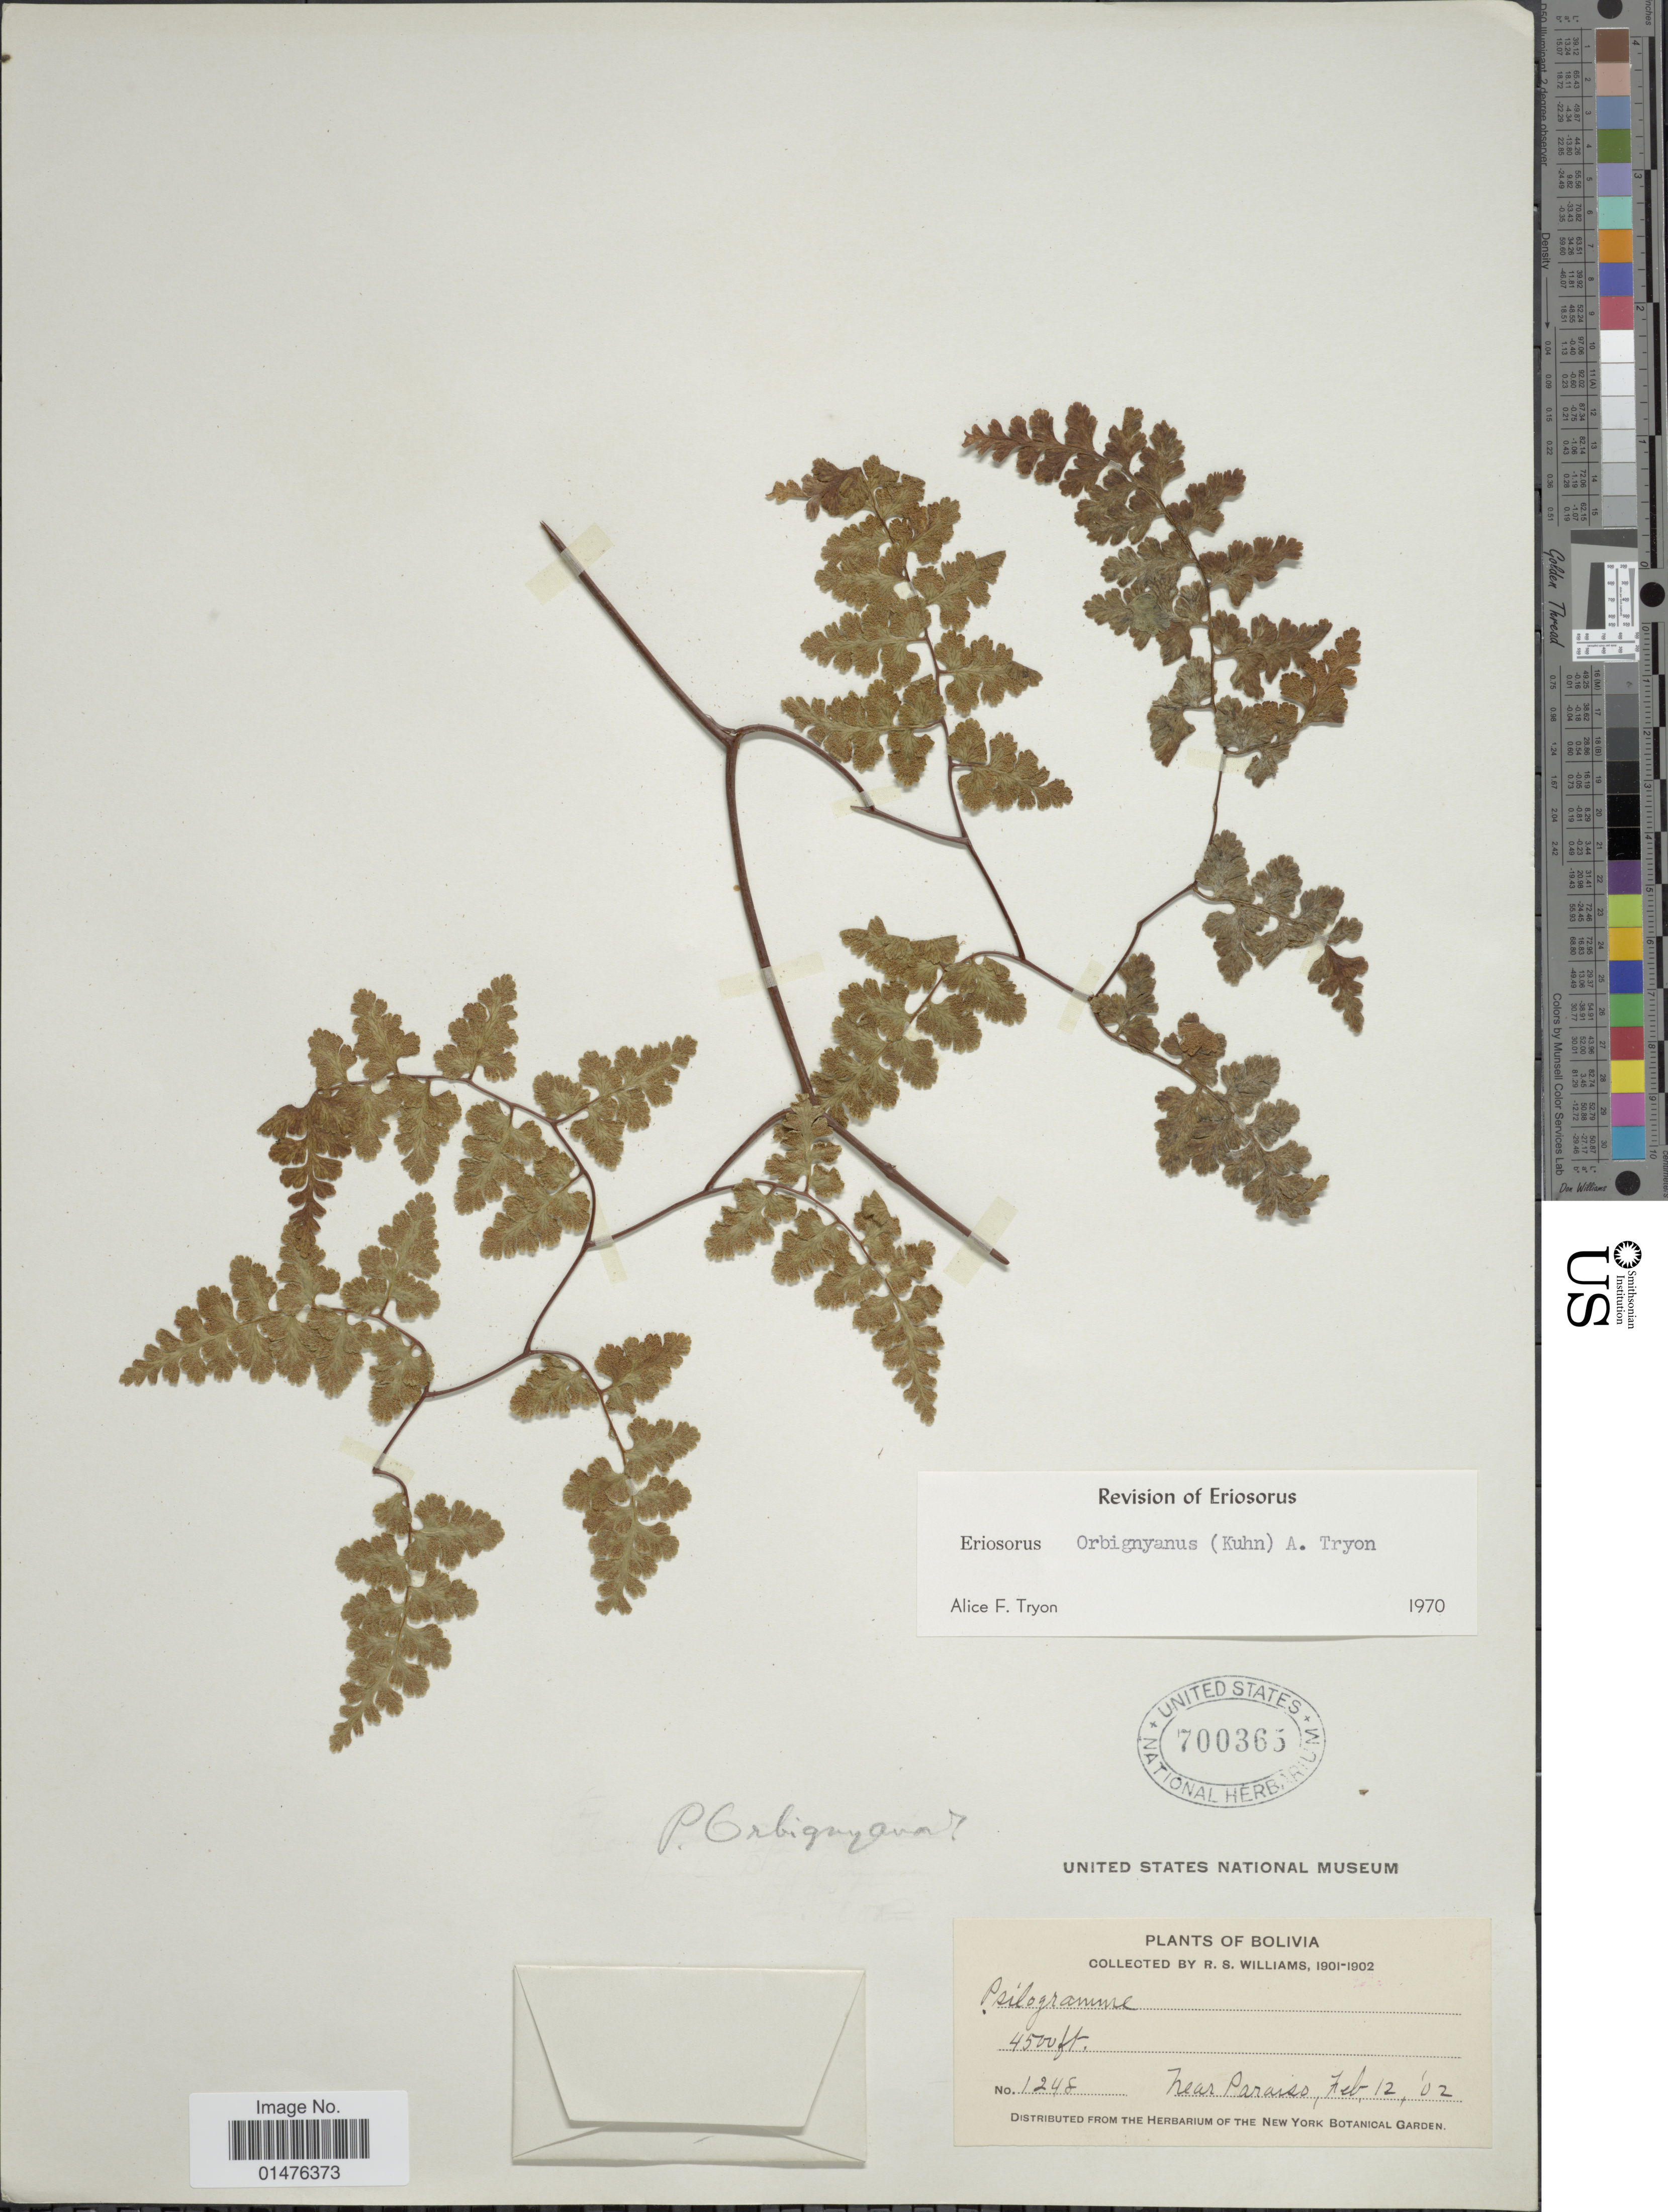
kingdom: Plantae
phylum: Tracheophyta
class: Polypodiopsida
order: Polypodiales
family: Pteridaceae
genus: Jamesonia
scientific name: Jamesonia orbignyana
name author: (Kuhn) Christenh.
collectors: R. S. Williams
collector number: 1248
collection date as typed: Feb. 12, '02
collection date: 1902-02-12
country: Bolivia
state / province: La Paz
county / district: Franz Tamayo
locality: Near Paraiso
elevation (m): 1372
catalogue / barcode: US 700365